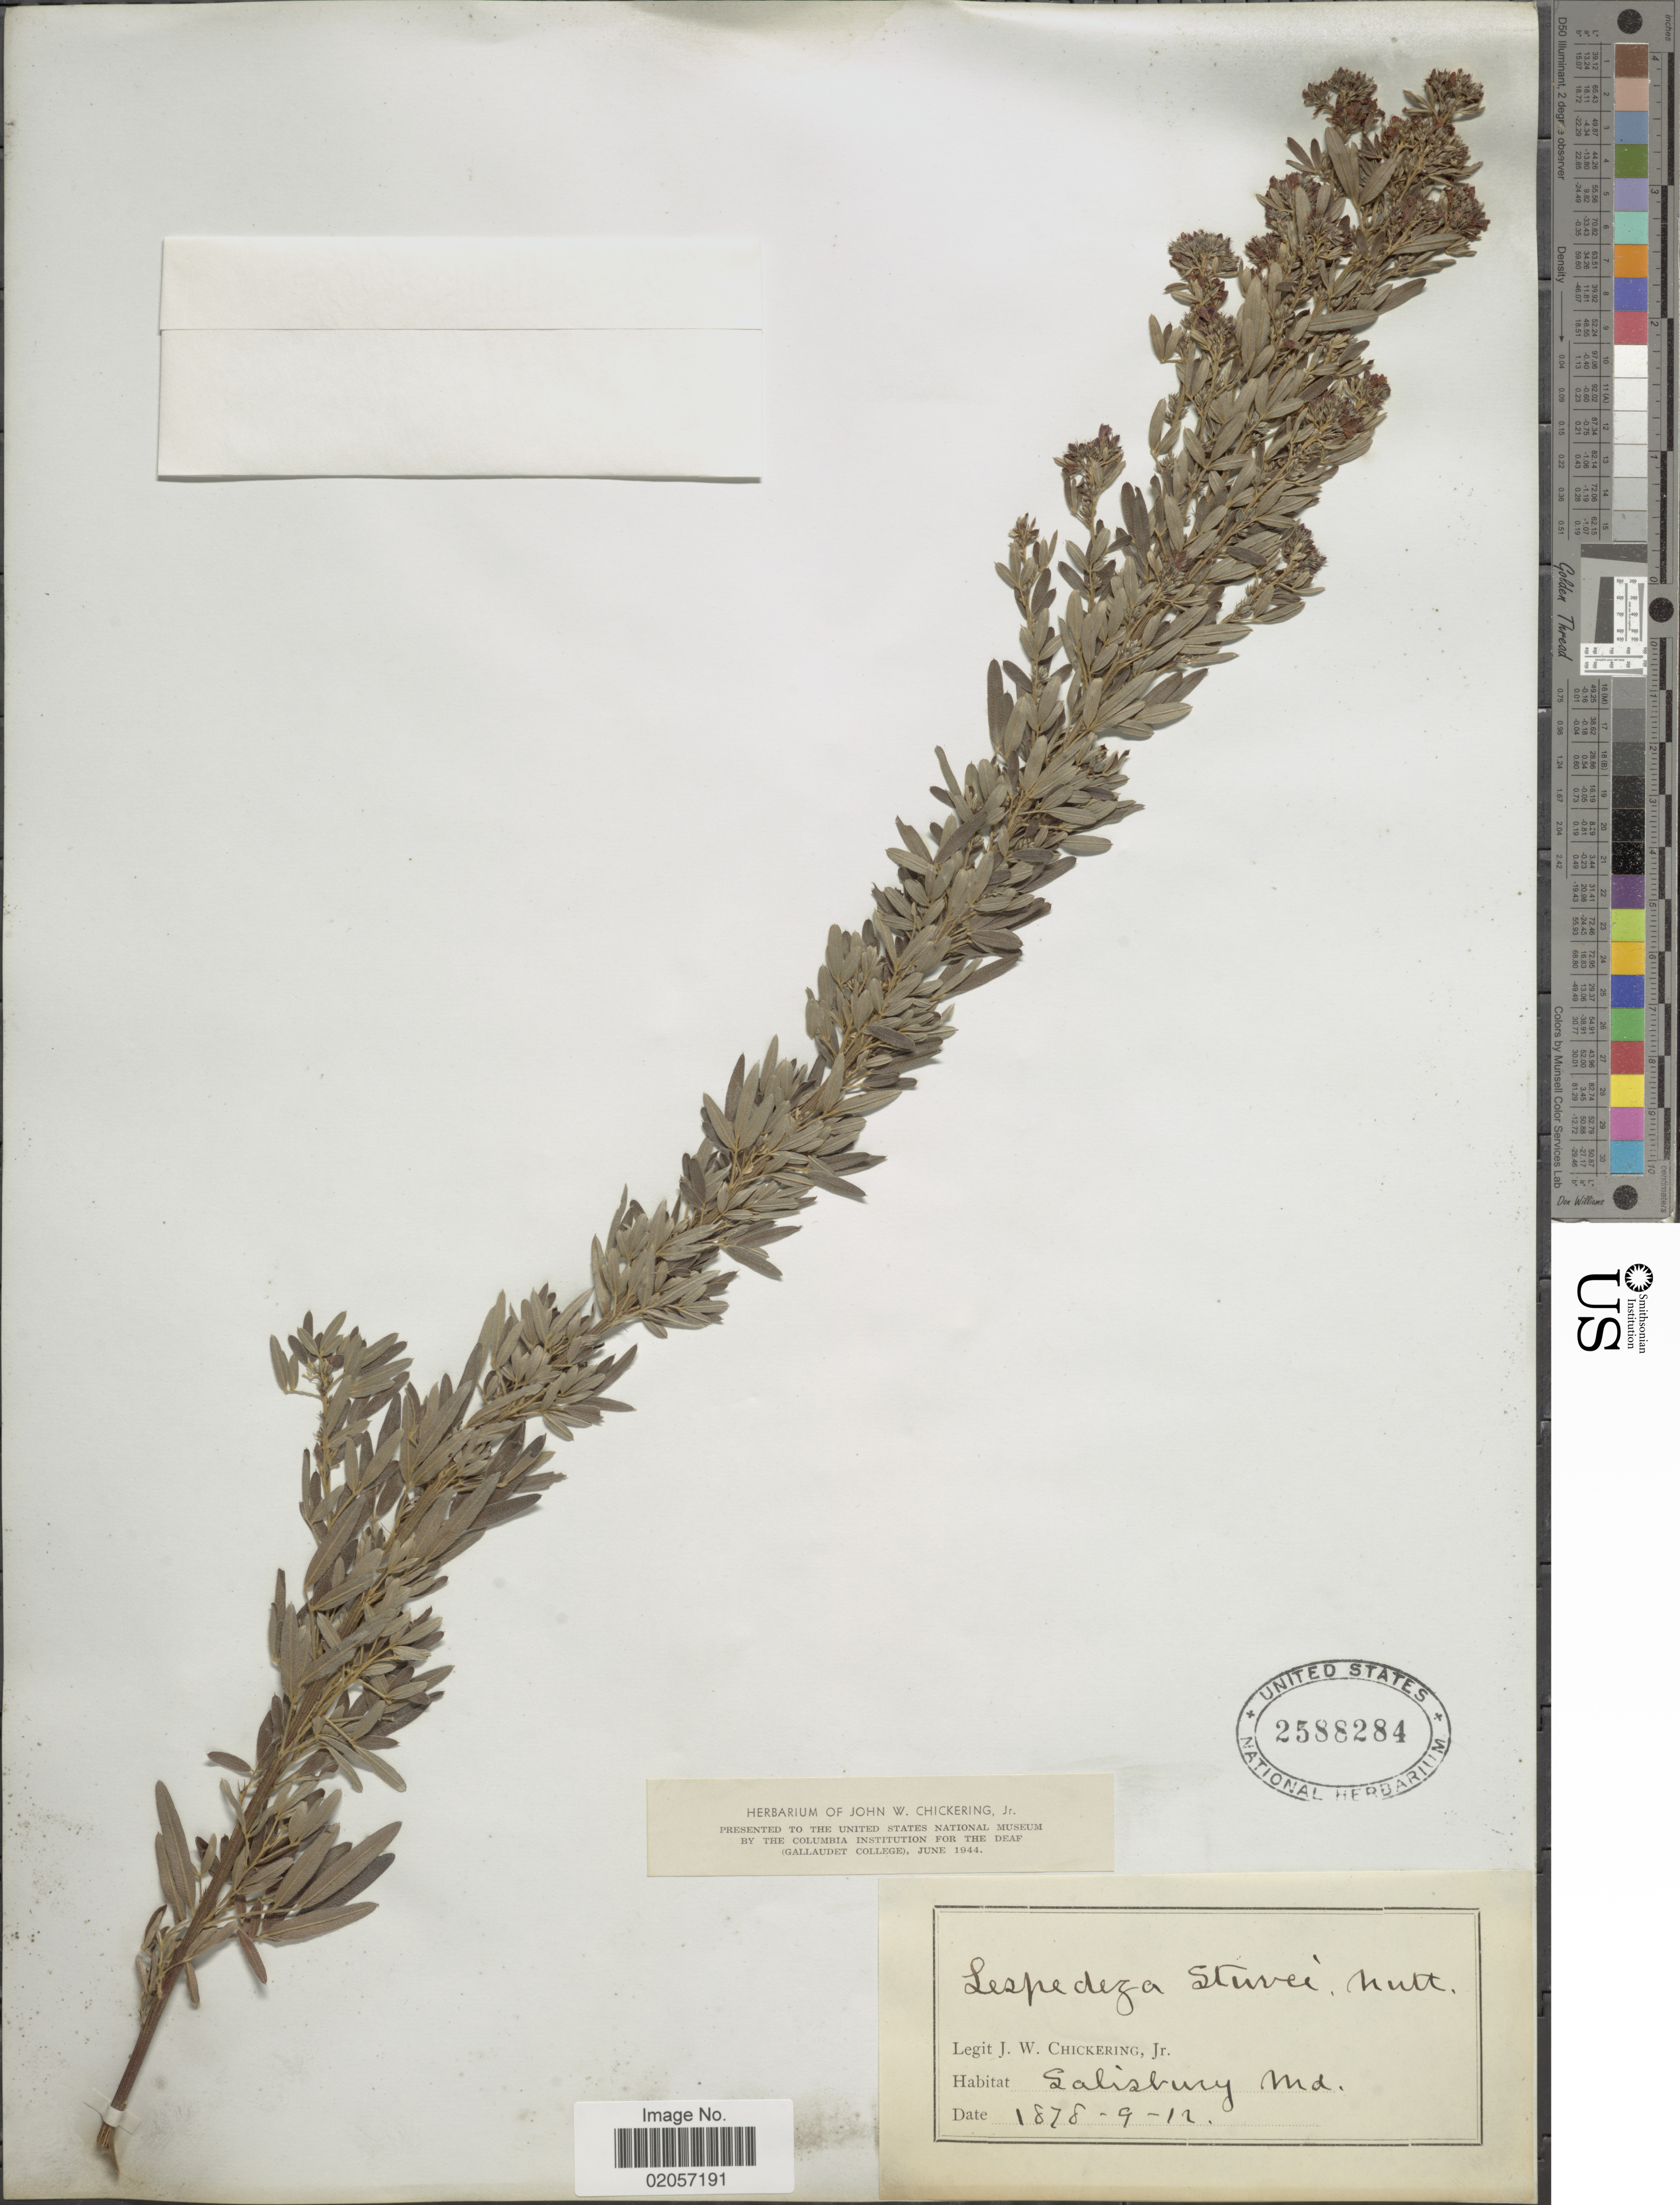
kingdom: Plantae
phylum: Tracheophyta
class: Magnoliopsida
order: Fabales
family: Fabaceae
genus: Lespedeza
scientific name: Lespedeza stuevei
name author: Nutt.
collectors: J. W. Chickering Jr.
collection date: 1878-09-12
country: United States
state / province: Maryland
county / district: Wicomico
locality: Salisbury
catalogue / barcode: US 2588284